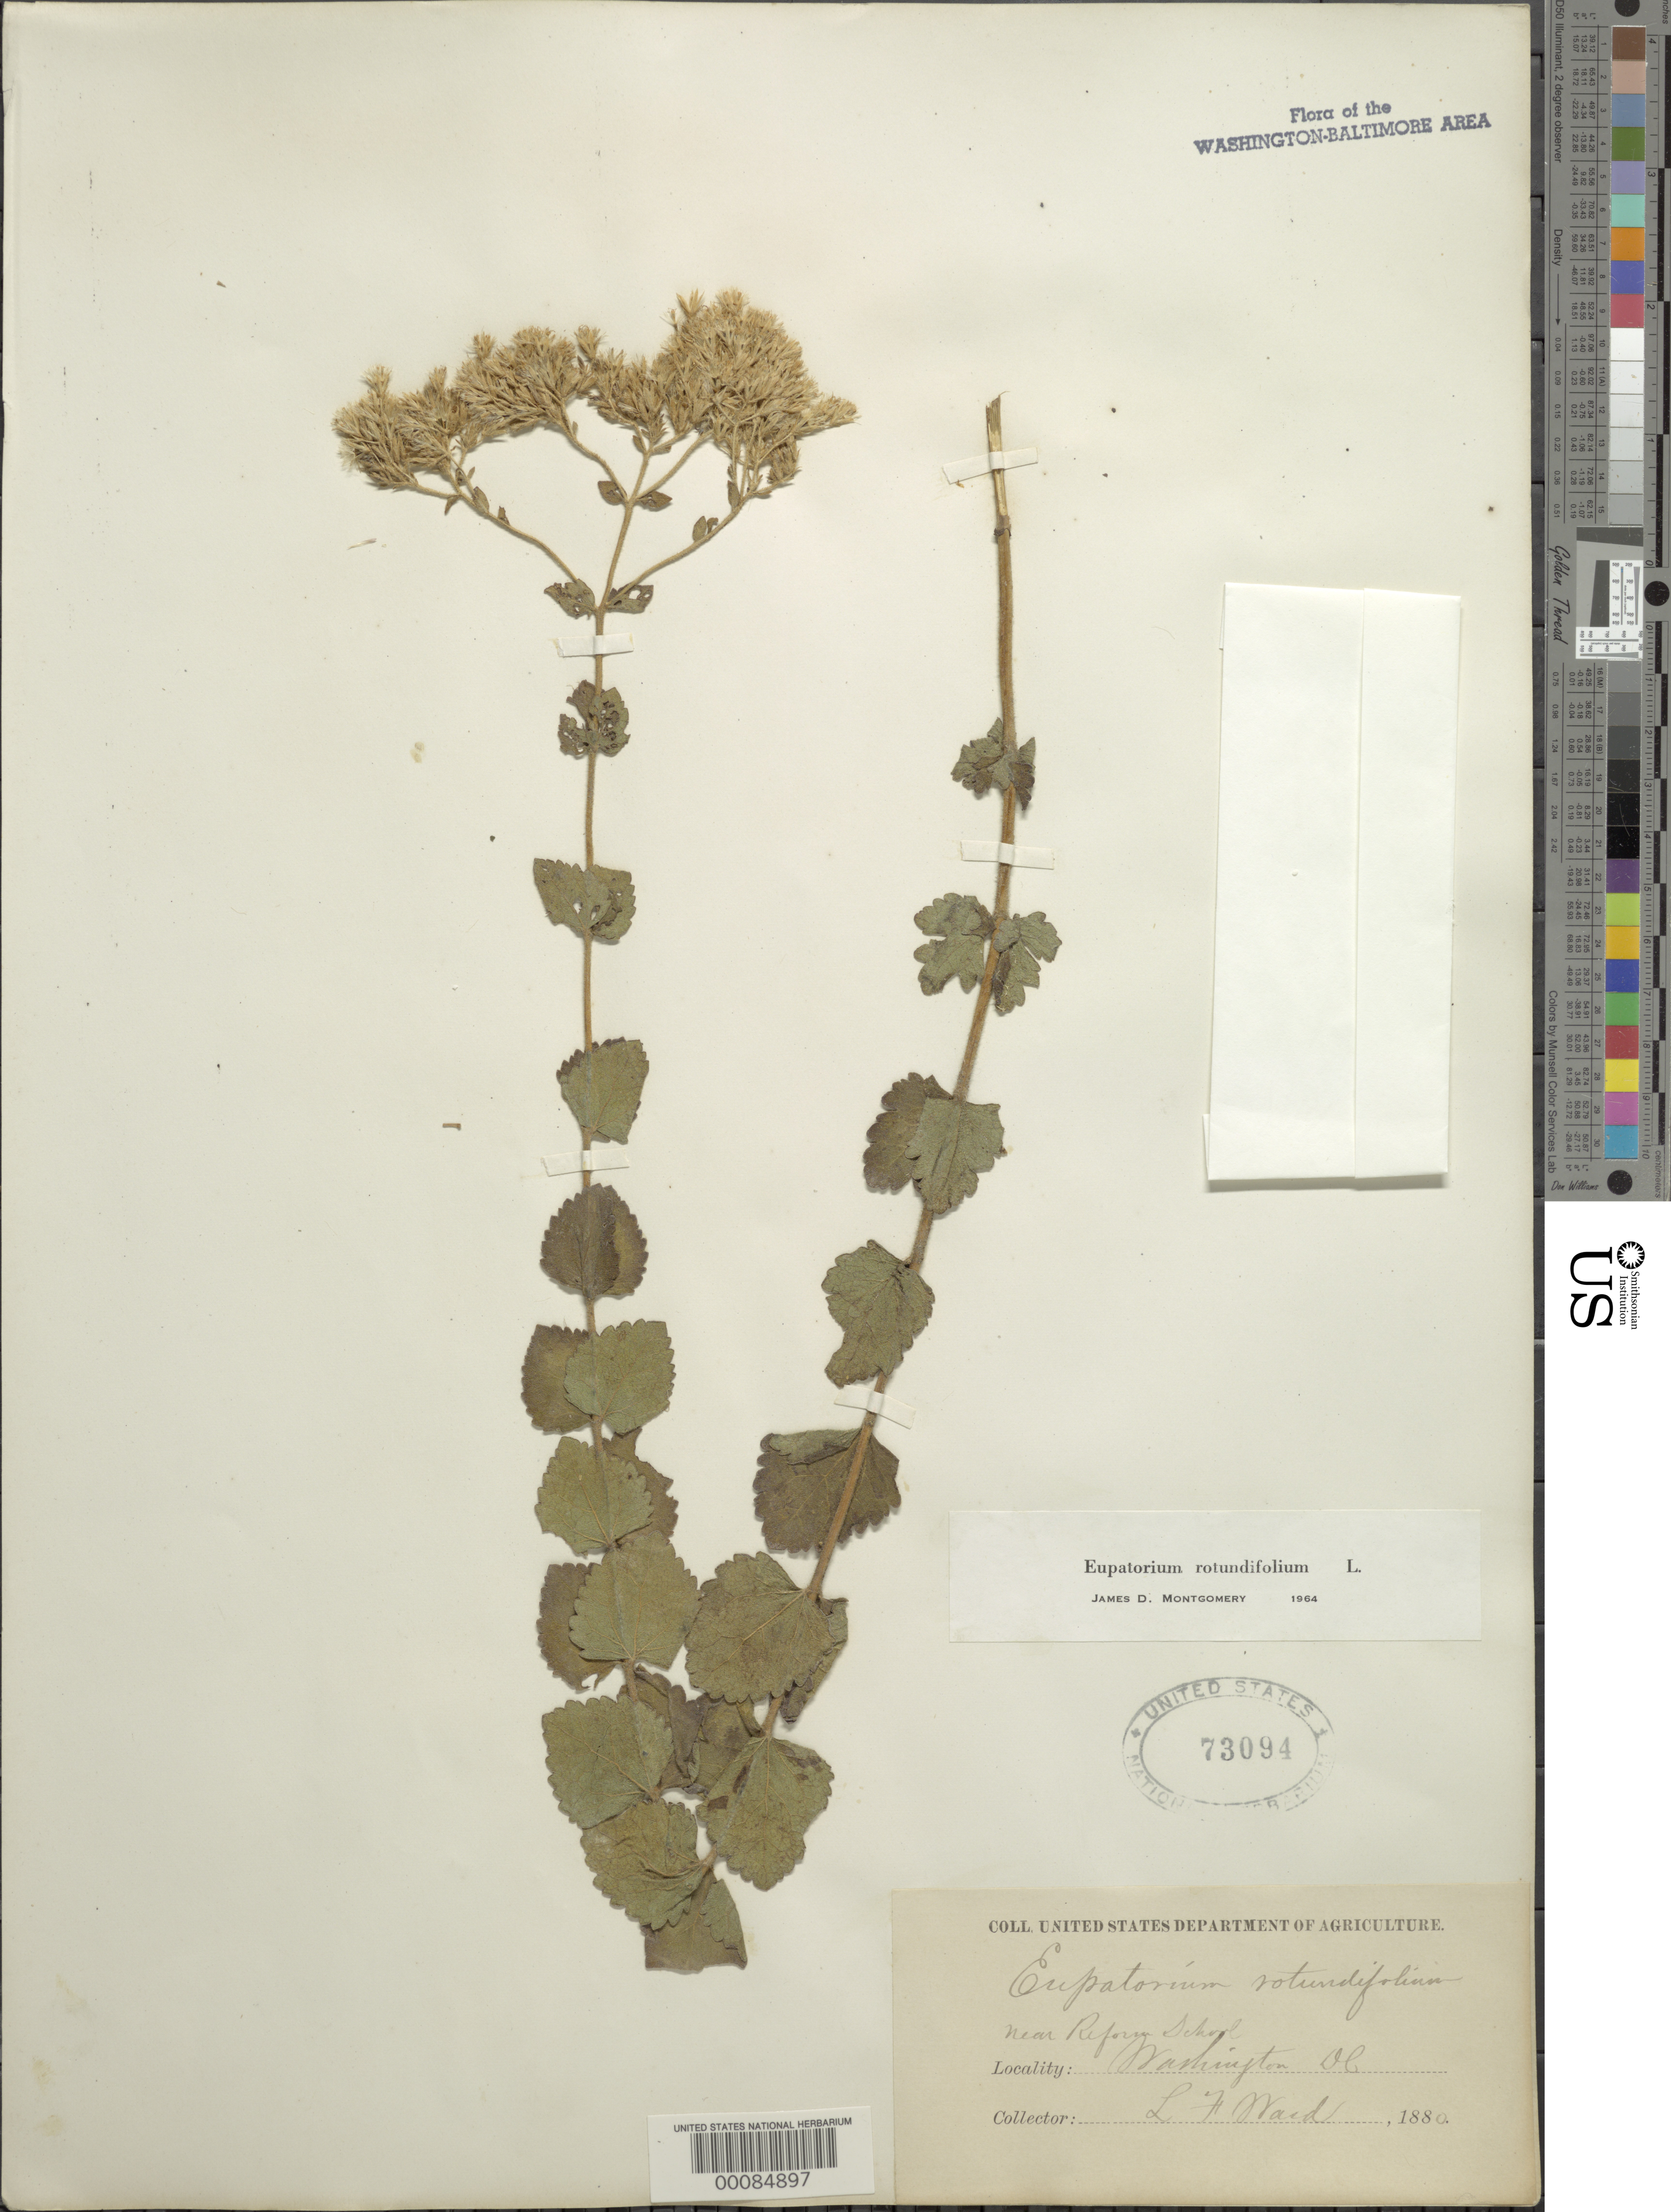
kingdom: Plantae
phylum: Tracheophyta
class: Magnoliopsida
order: Asterales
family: Asteraceae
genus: Eupatorium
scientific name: Eupatorium rotundifolium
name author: L.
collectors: L. F. Ward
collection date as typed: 1880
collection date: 1880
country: United States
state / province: District of Columbia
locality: Near Reform School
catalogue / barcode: US 73094